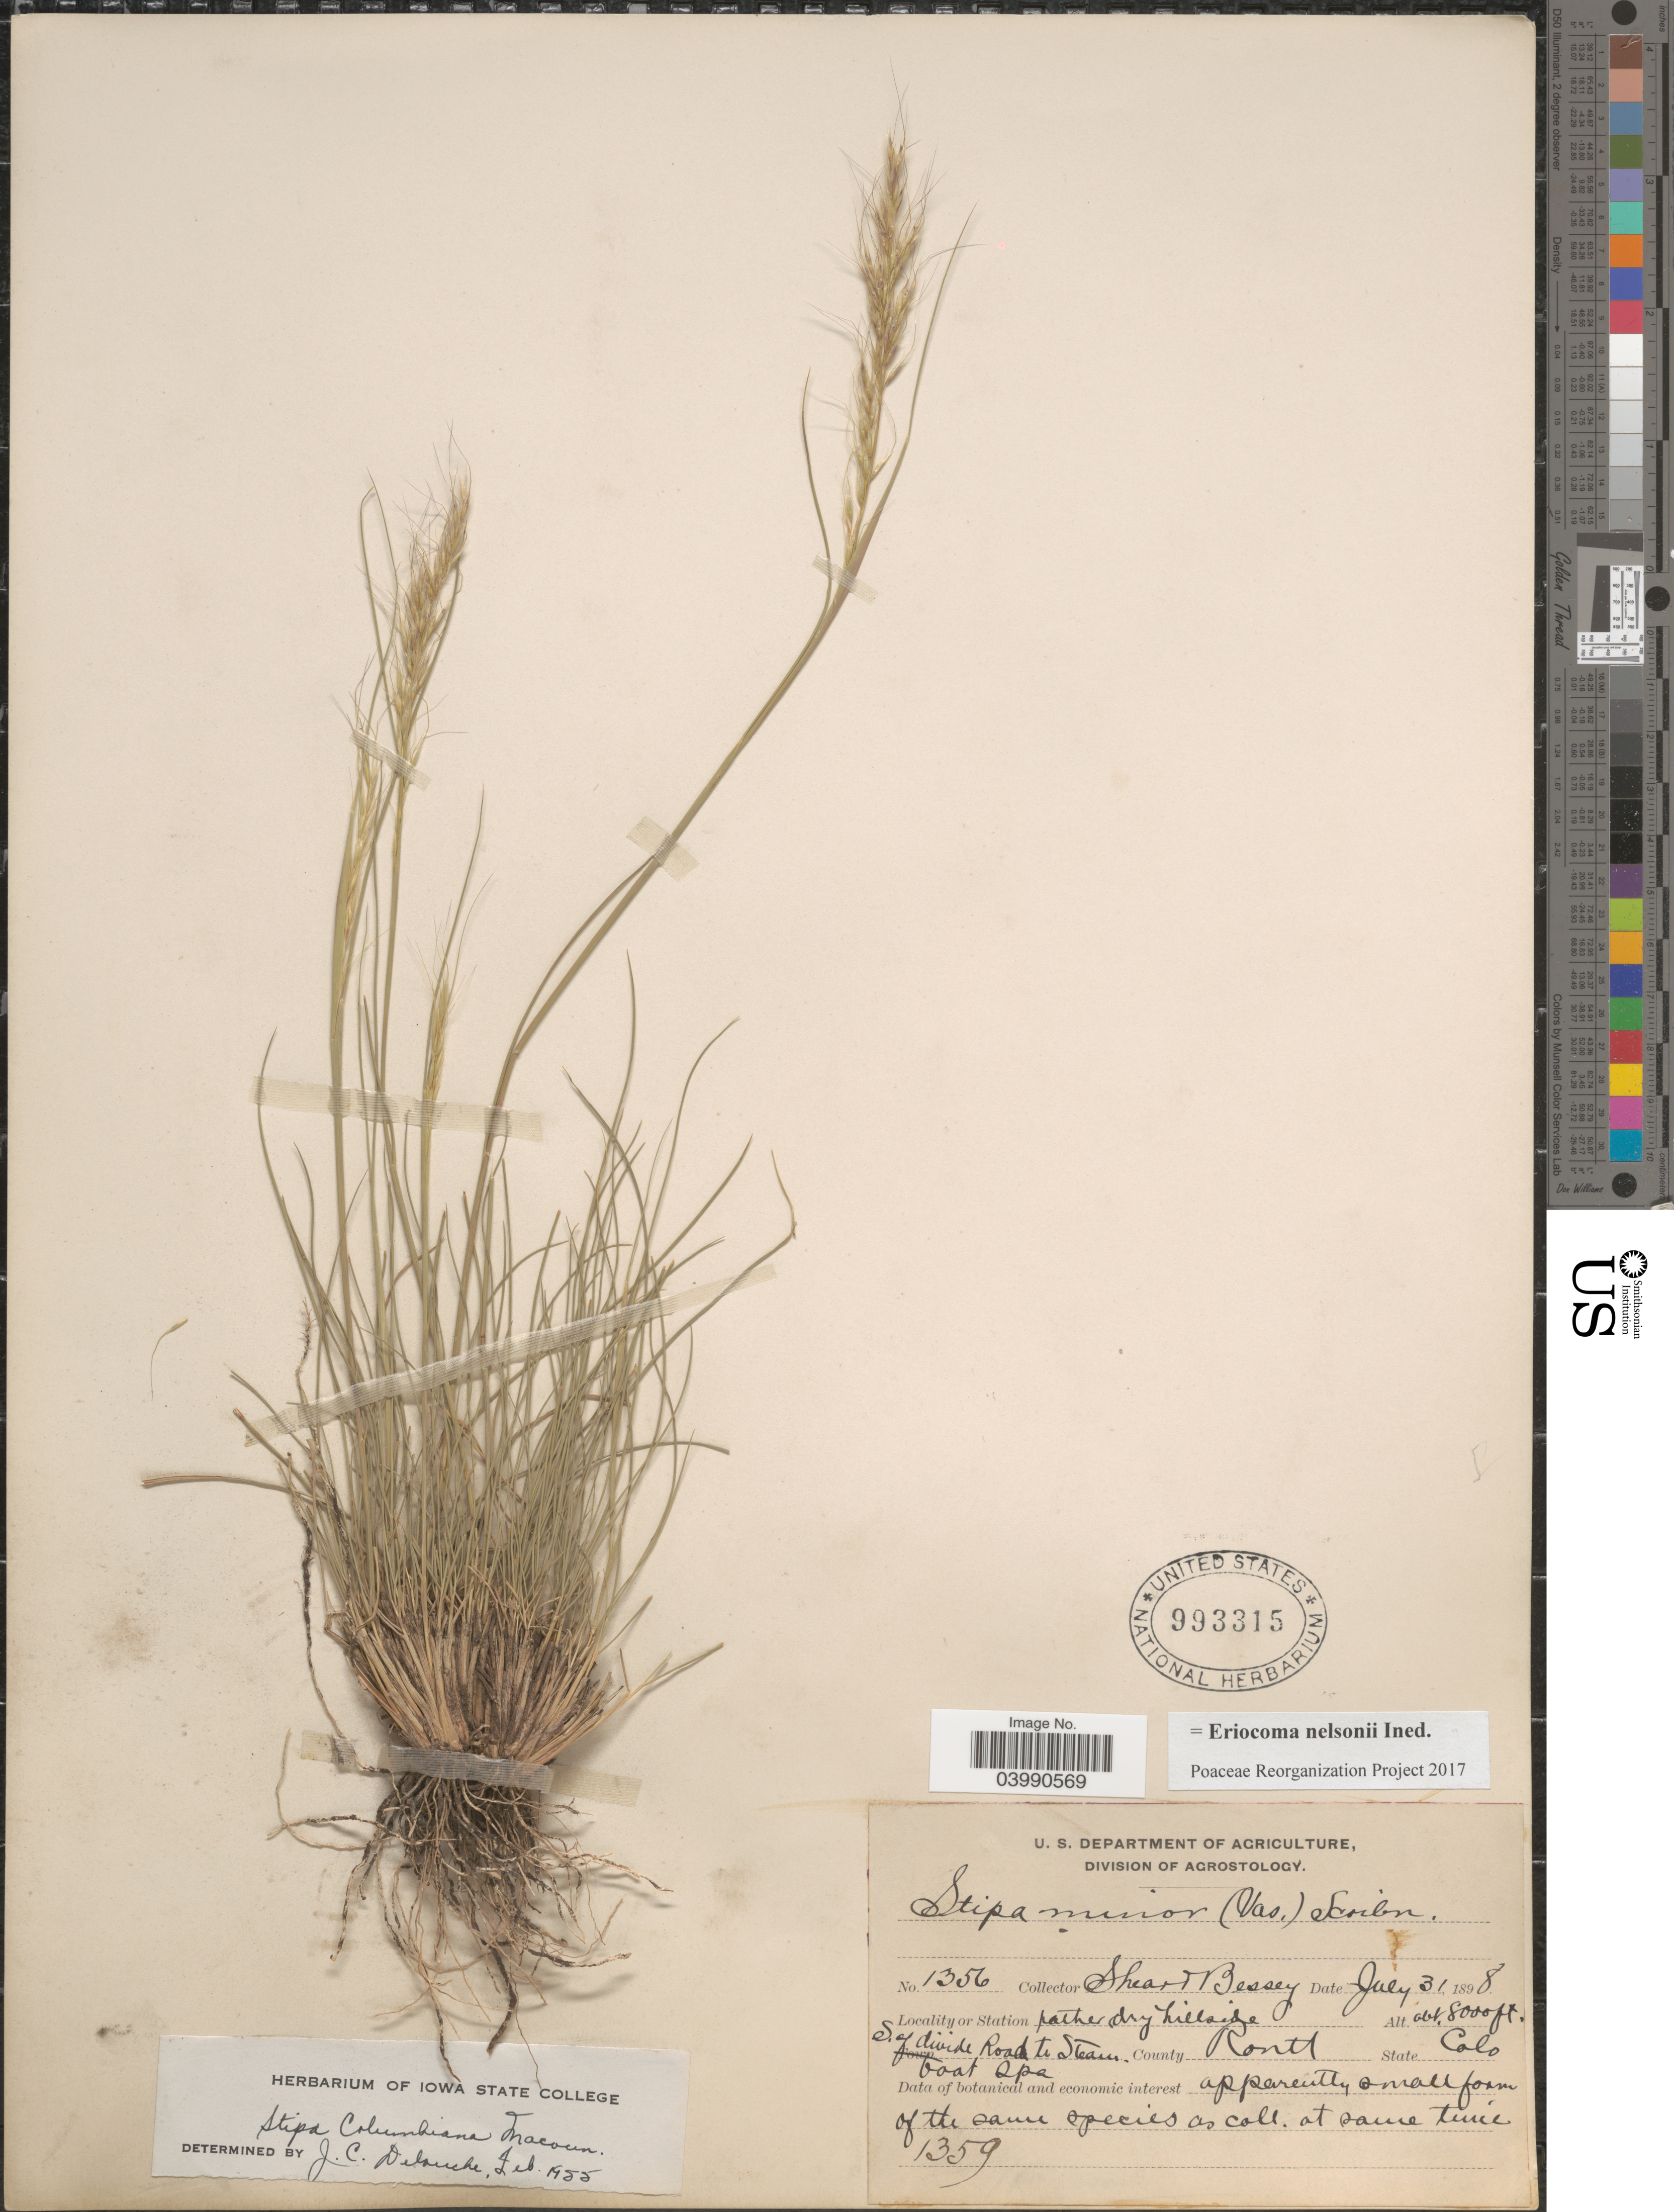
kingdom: Plantae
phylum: Tracheophyta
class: Liliopsida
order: Poales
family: Poaceae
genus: Eriocoma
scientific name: Eriocoma nelsonii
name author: (Scribn.) Romasch.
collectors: -- Shear & -. Bessey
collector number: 1356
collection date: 1898-07-31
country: United States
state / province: Colorado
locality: S. of divide Road to Steamboat Spa. County Routt.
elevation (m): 2438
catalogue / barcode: US 993315